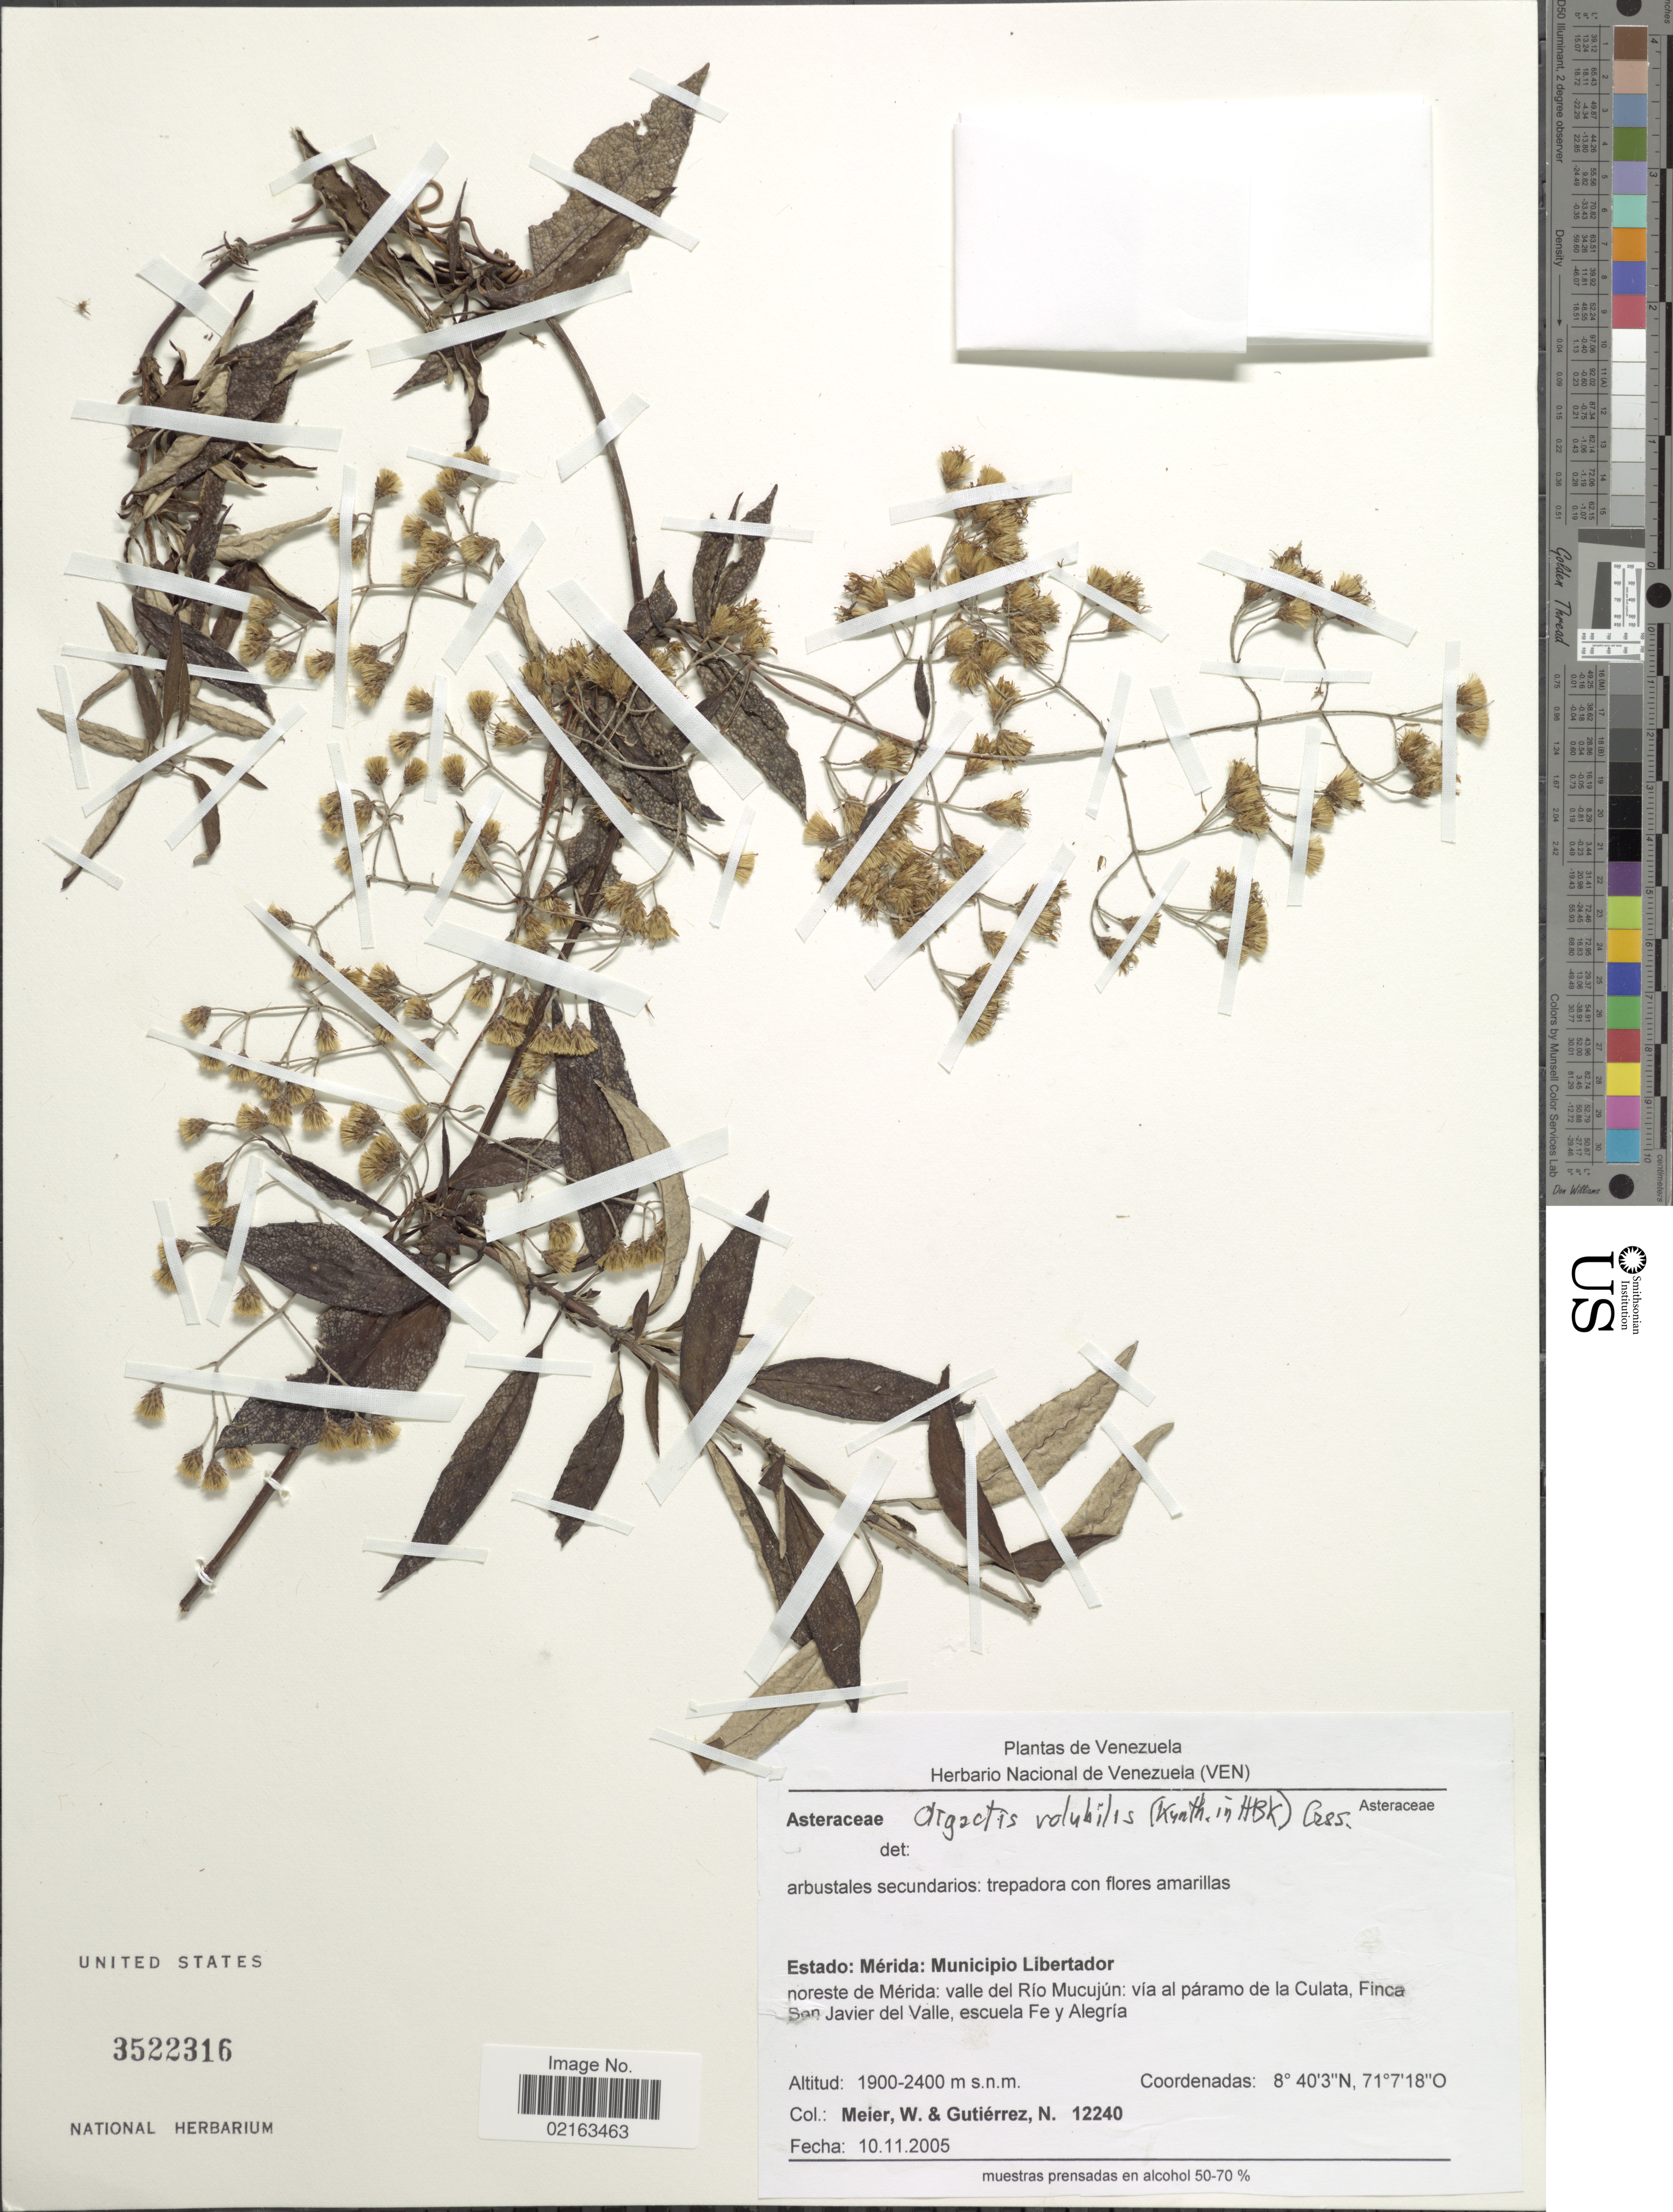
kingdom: Plantae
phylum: Tracheophyta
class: Magnoliopsida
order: Asterales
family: Asteraceae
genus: Oligactis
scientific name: Oligactis volubilis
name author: (Kunth) Cass.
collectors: W. Meier & N. Gutierrez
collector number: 12240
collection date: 2005-11-10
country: Venezuela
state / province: Mérida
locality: Estado Mérida: Municipio Libertador. Noreste de Mérida: valle del Río Mucujún: vía al páramo de la Culata, Finca San Javier del Valle, escuela Fe y Alegría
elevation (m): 1900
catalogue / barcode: US 3522316